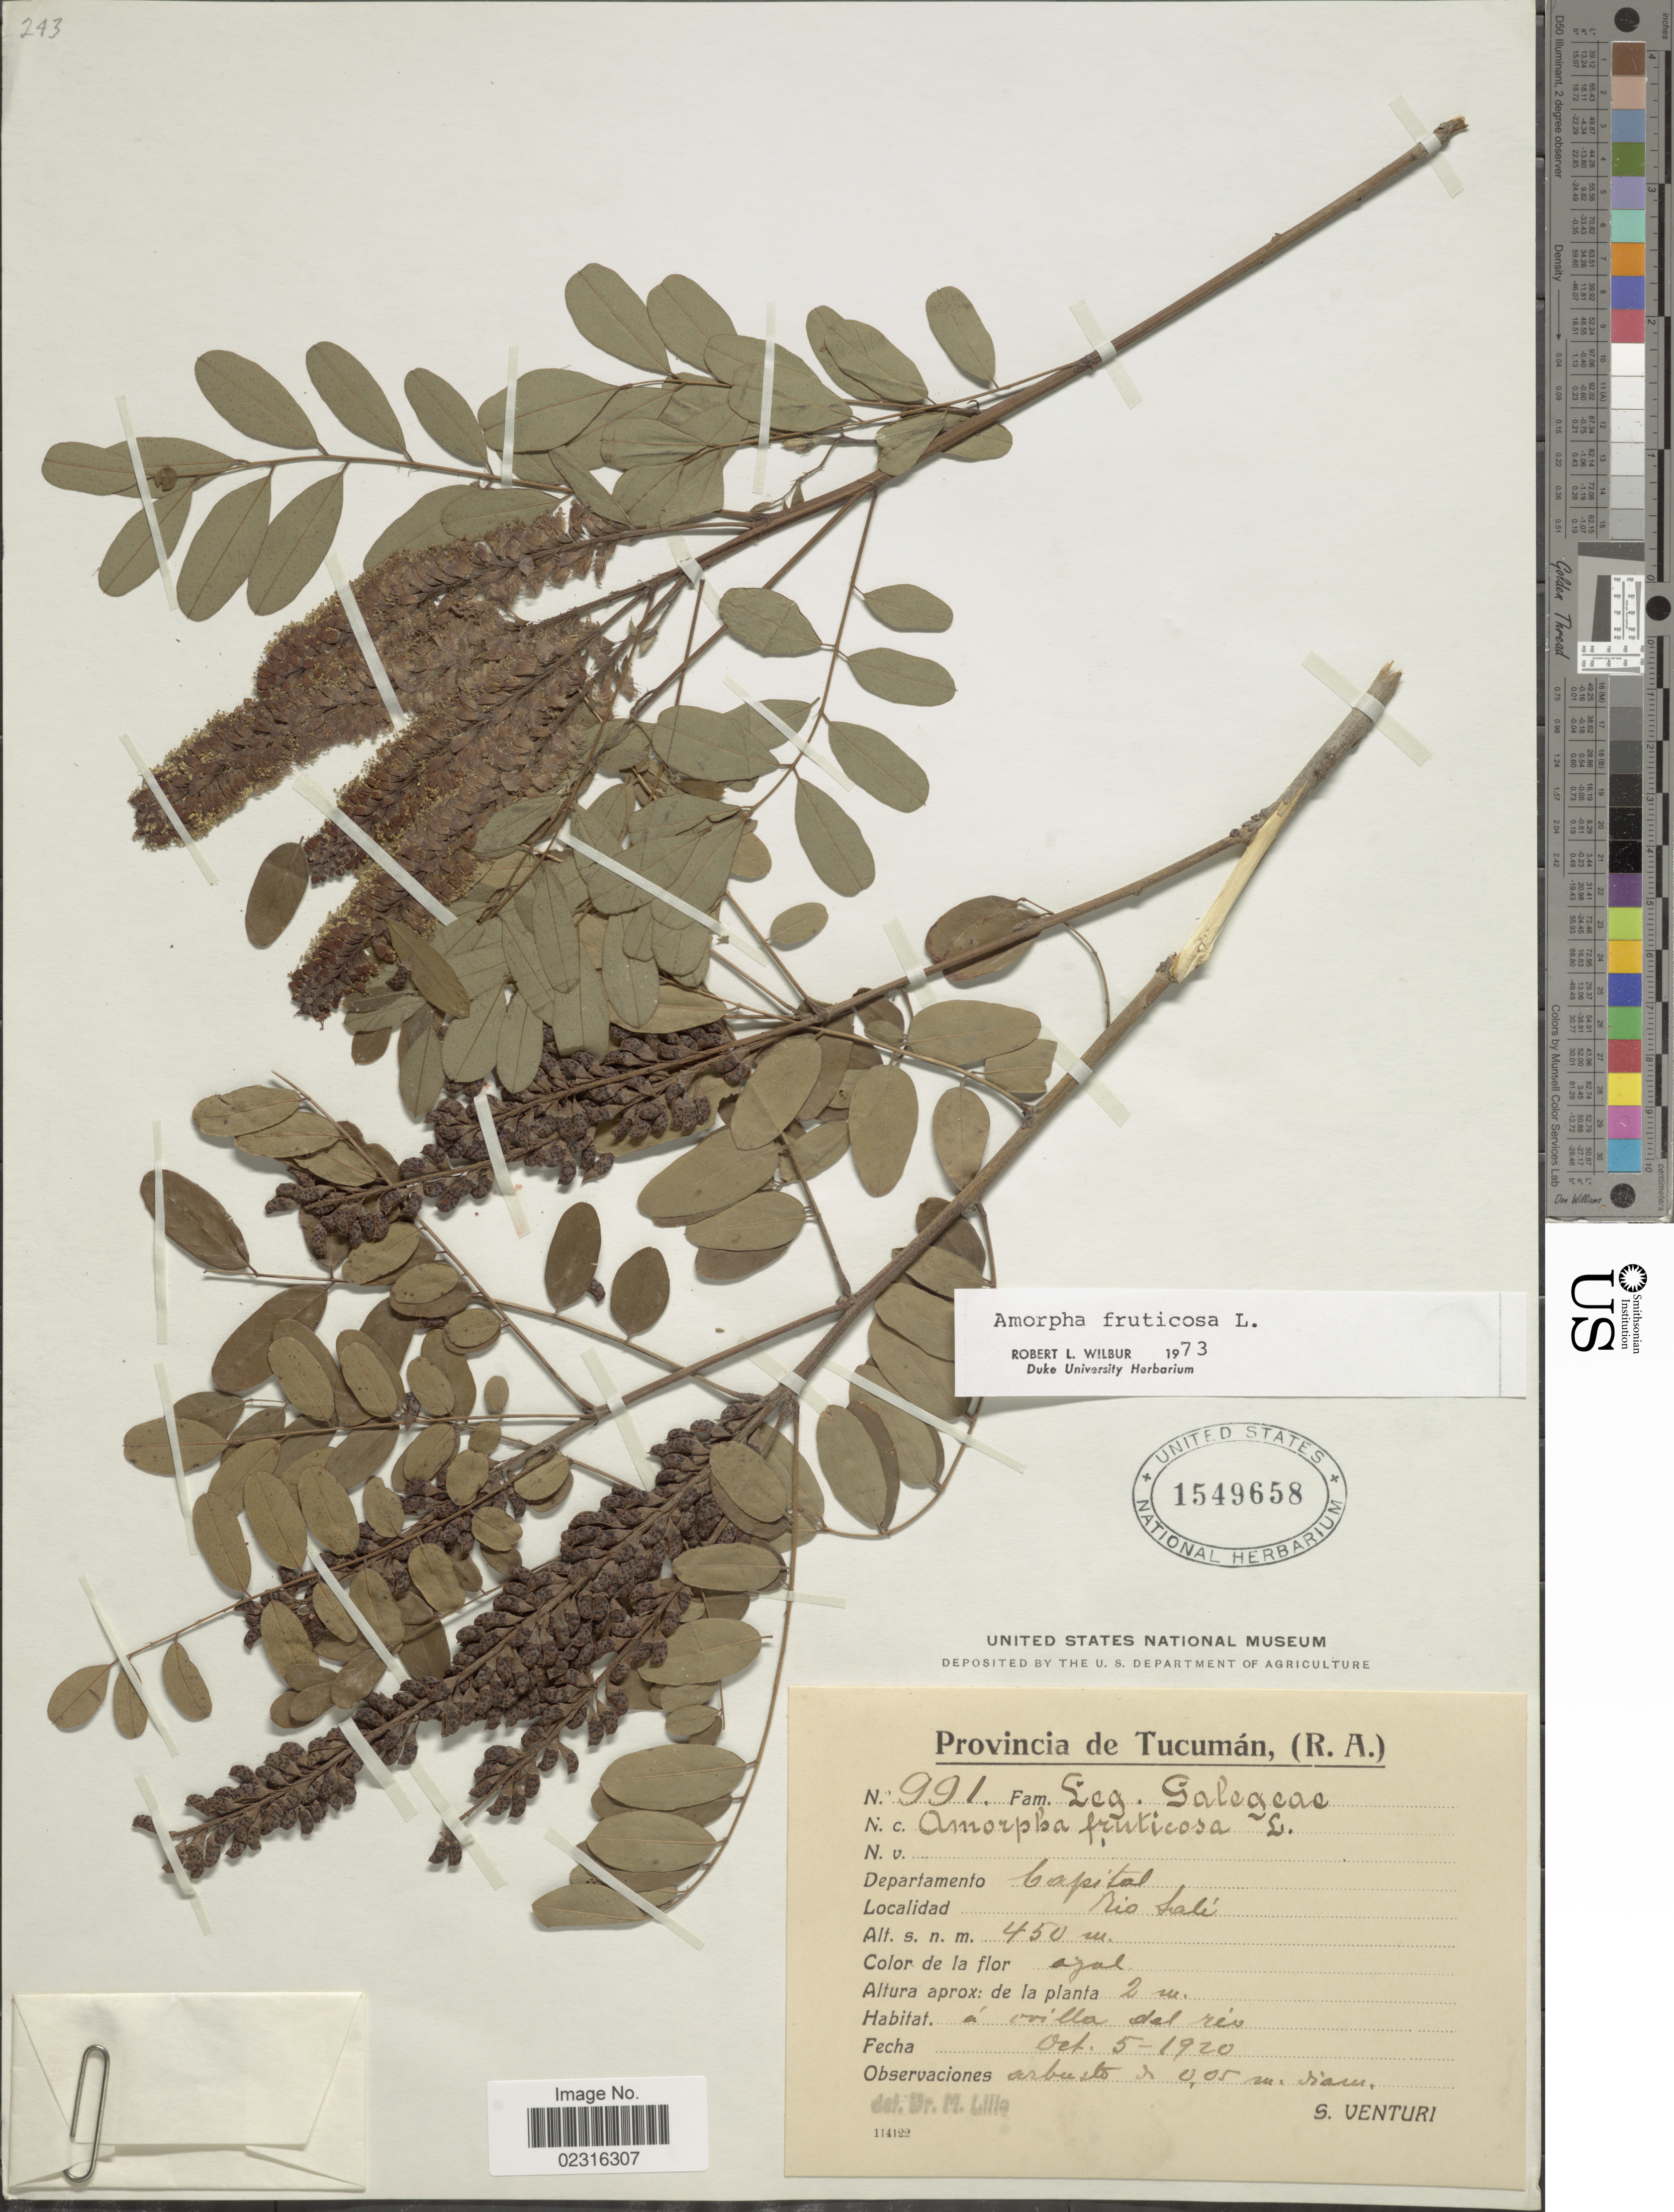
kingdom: Plantae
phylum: Tracheophyta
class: Magnoliopsida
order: Fabales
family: Fabaceae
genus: Amorpha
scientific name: Amorpha fruticosa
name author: L.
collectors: S. Venturi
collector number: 991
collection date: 1920-10-05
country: Argentina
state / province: Tucuman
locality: Departamento Capital, Rio Sali.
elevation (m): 450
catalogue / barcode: US 1549658